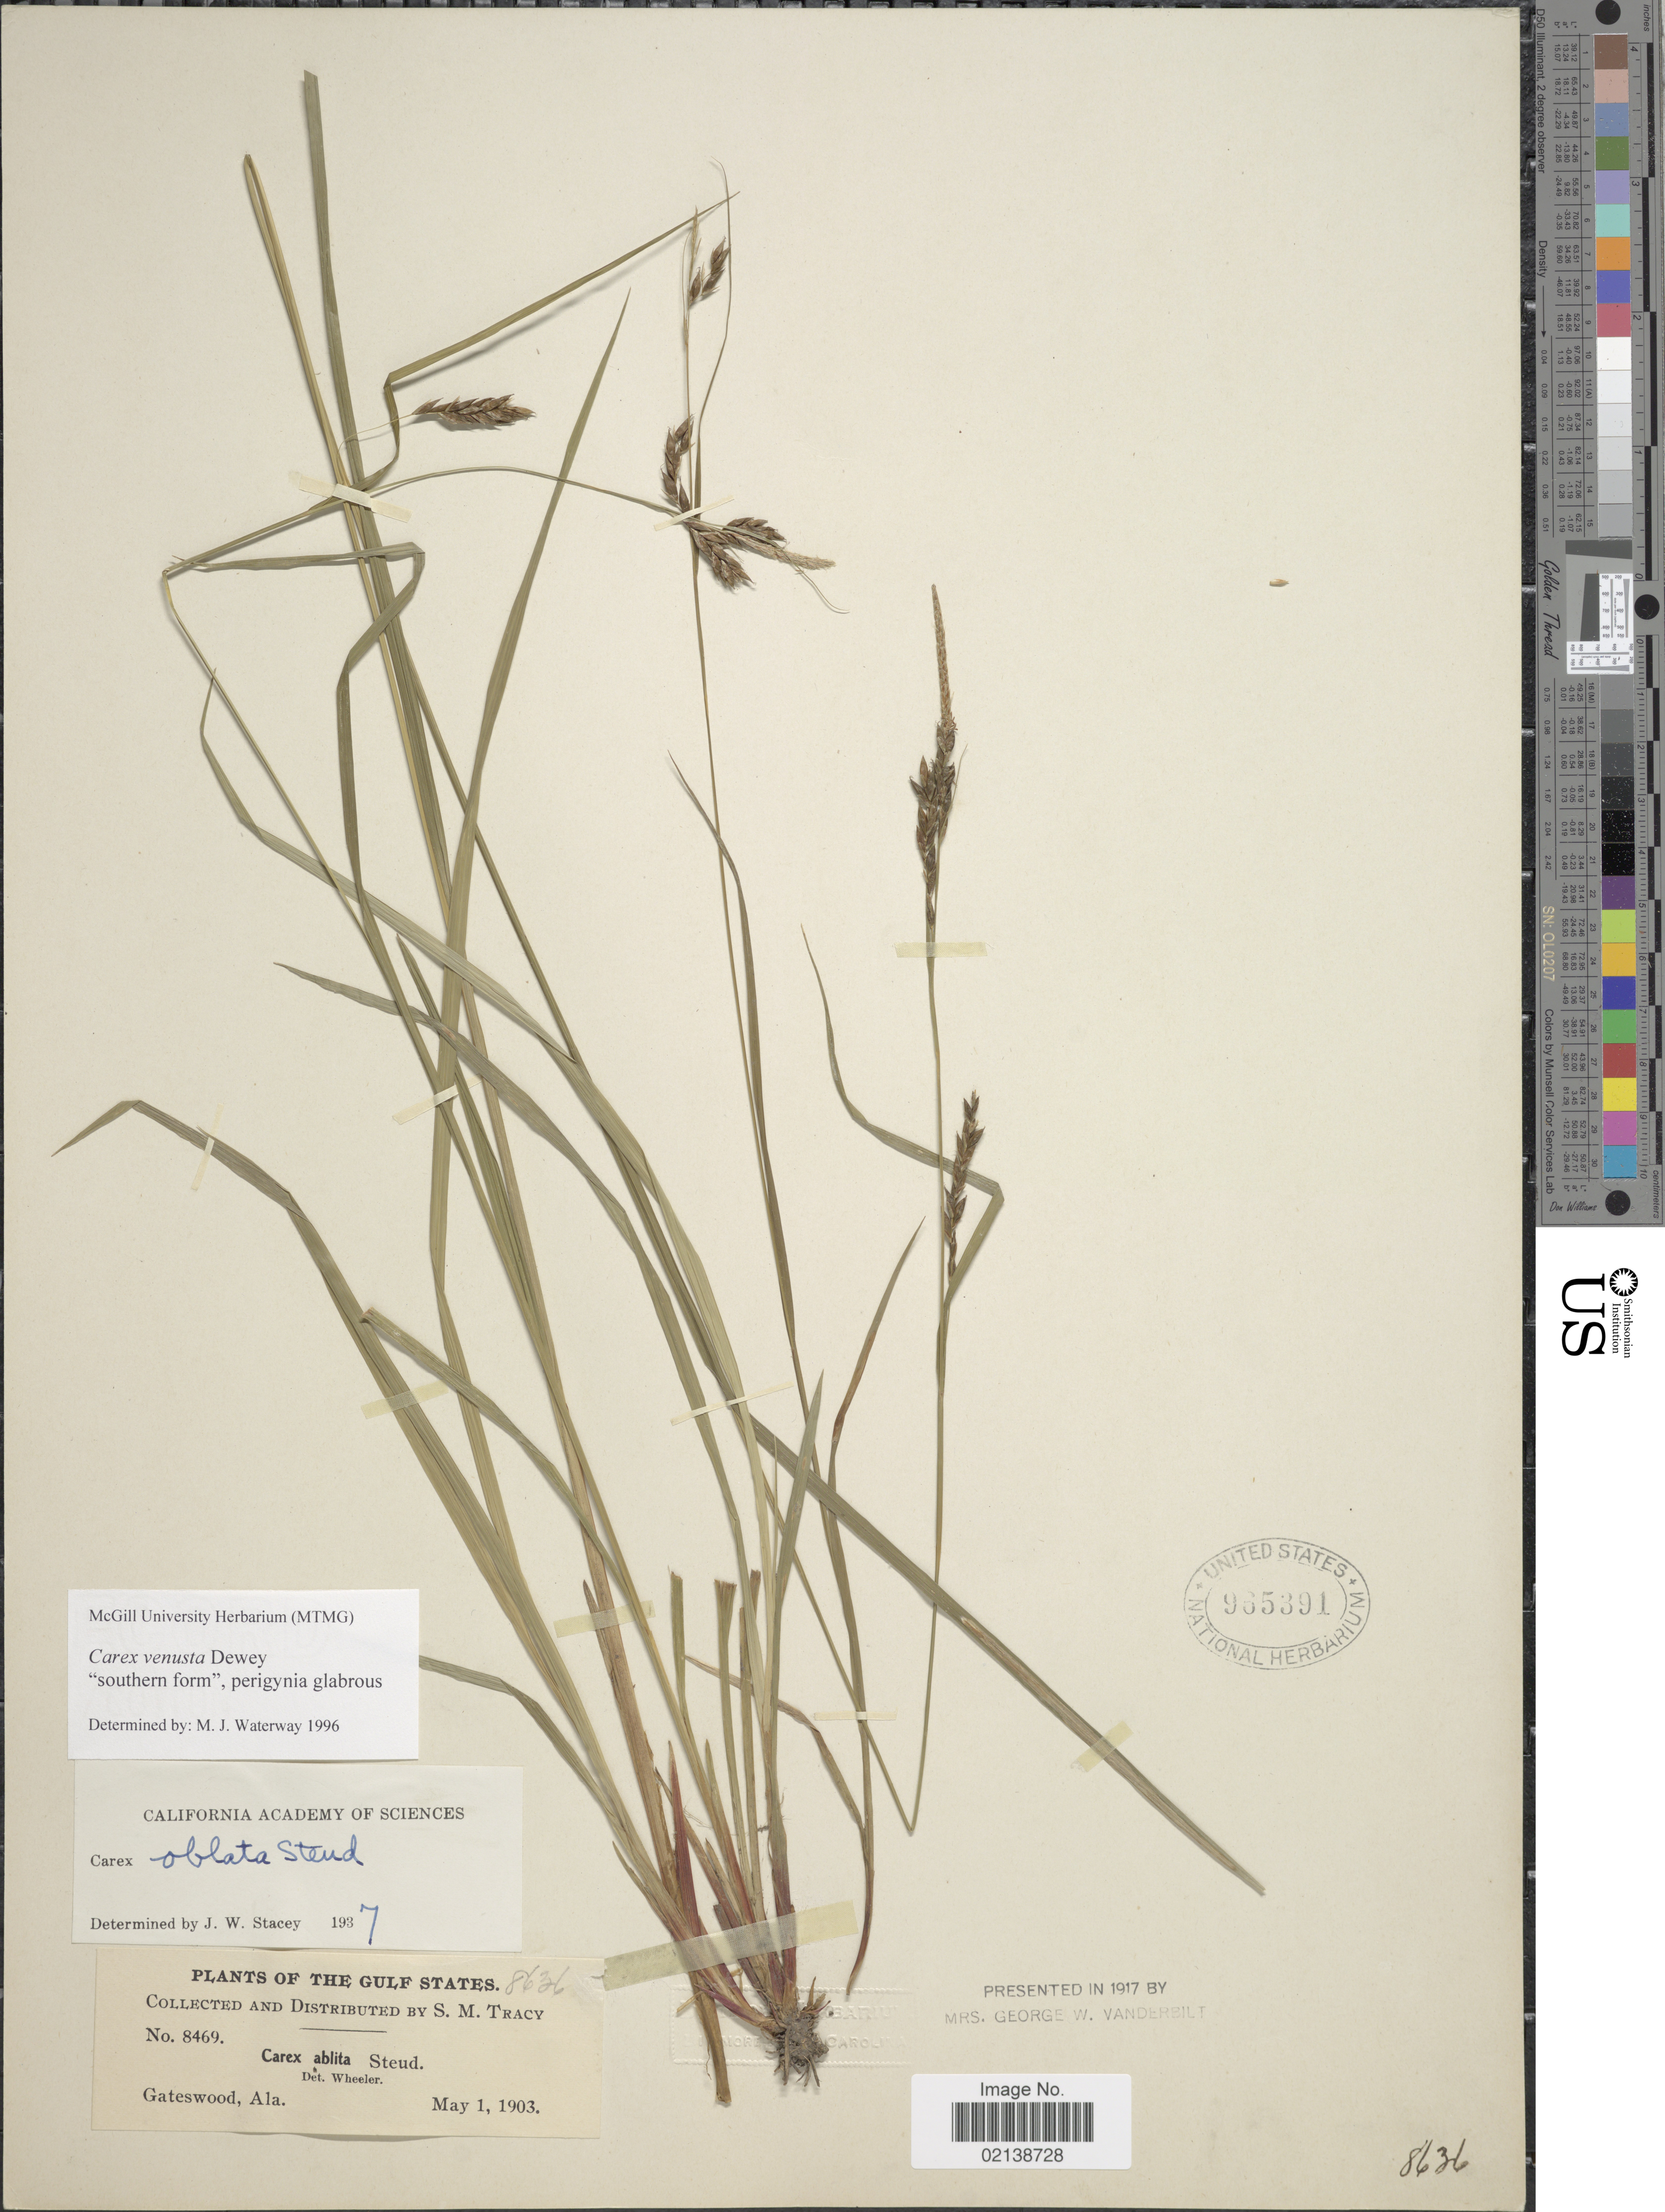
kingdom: Plantae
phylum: Tracheophyta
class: Liliopsida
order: Poales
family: Cyperaceae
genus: Carex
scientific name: Carex venusta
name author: Dewey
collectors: S. M. Tracy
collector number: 8469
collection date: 1903-05-01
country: United States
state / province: Alabama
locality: The Gulf States, Gateswood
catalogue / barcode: US 965391